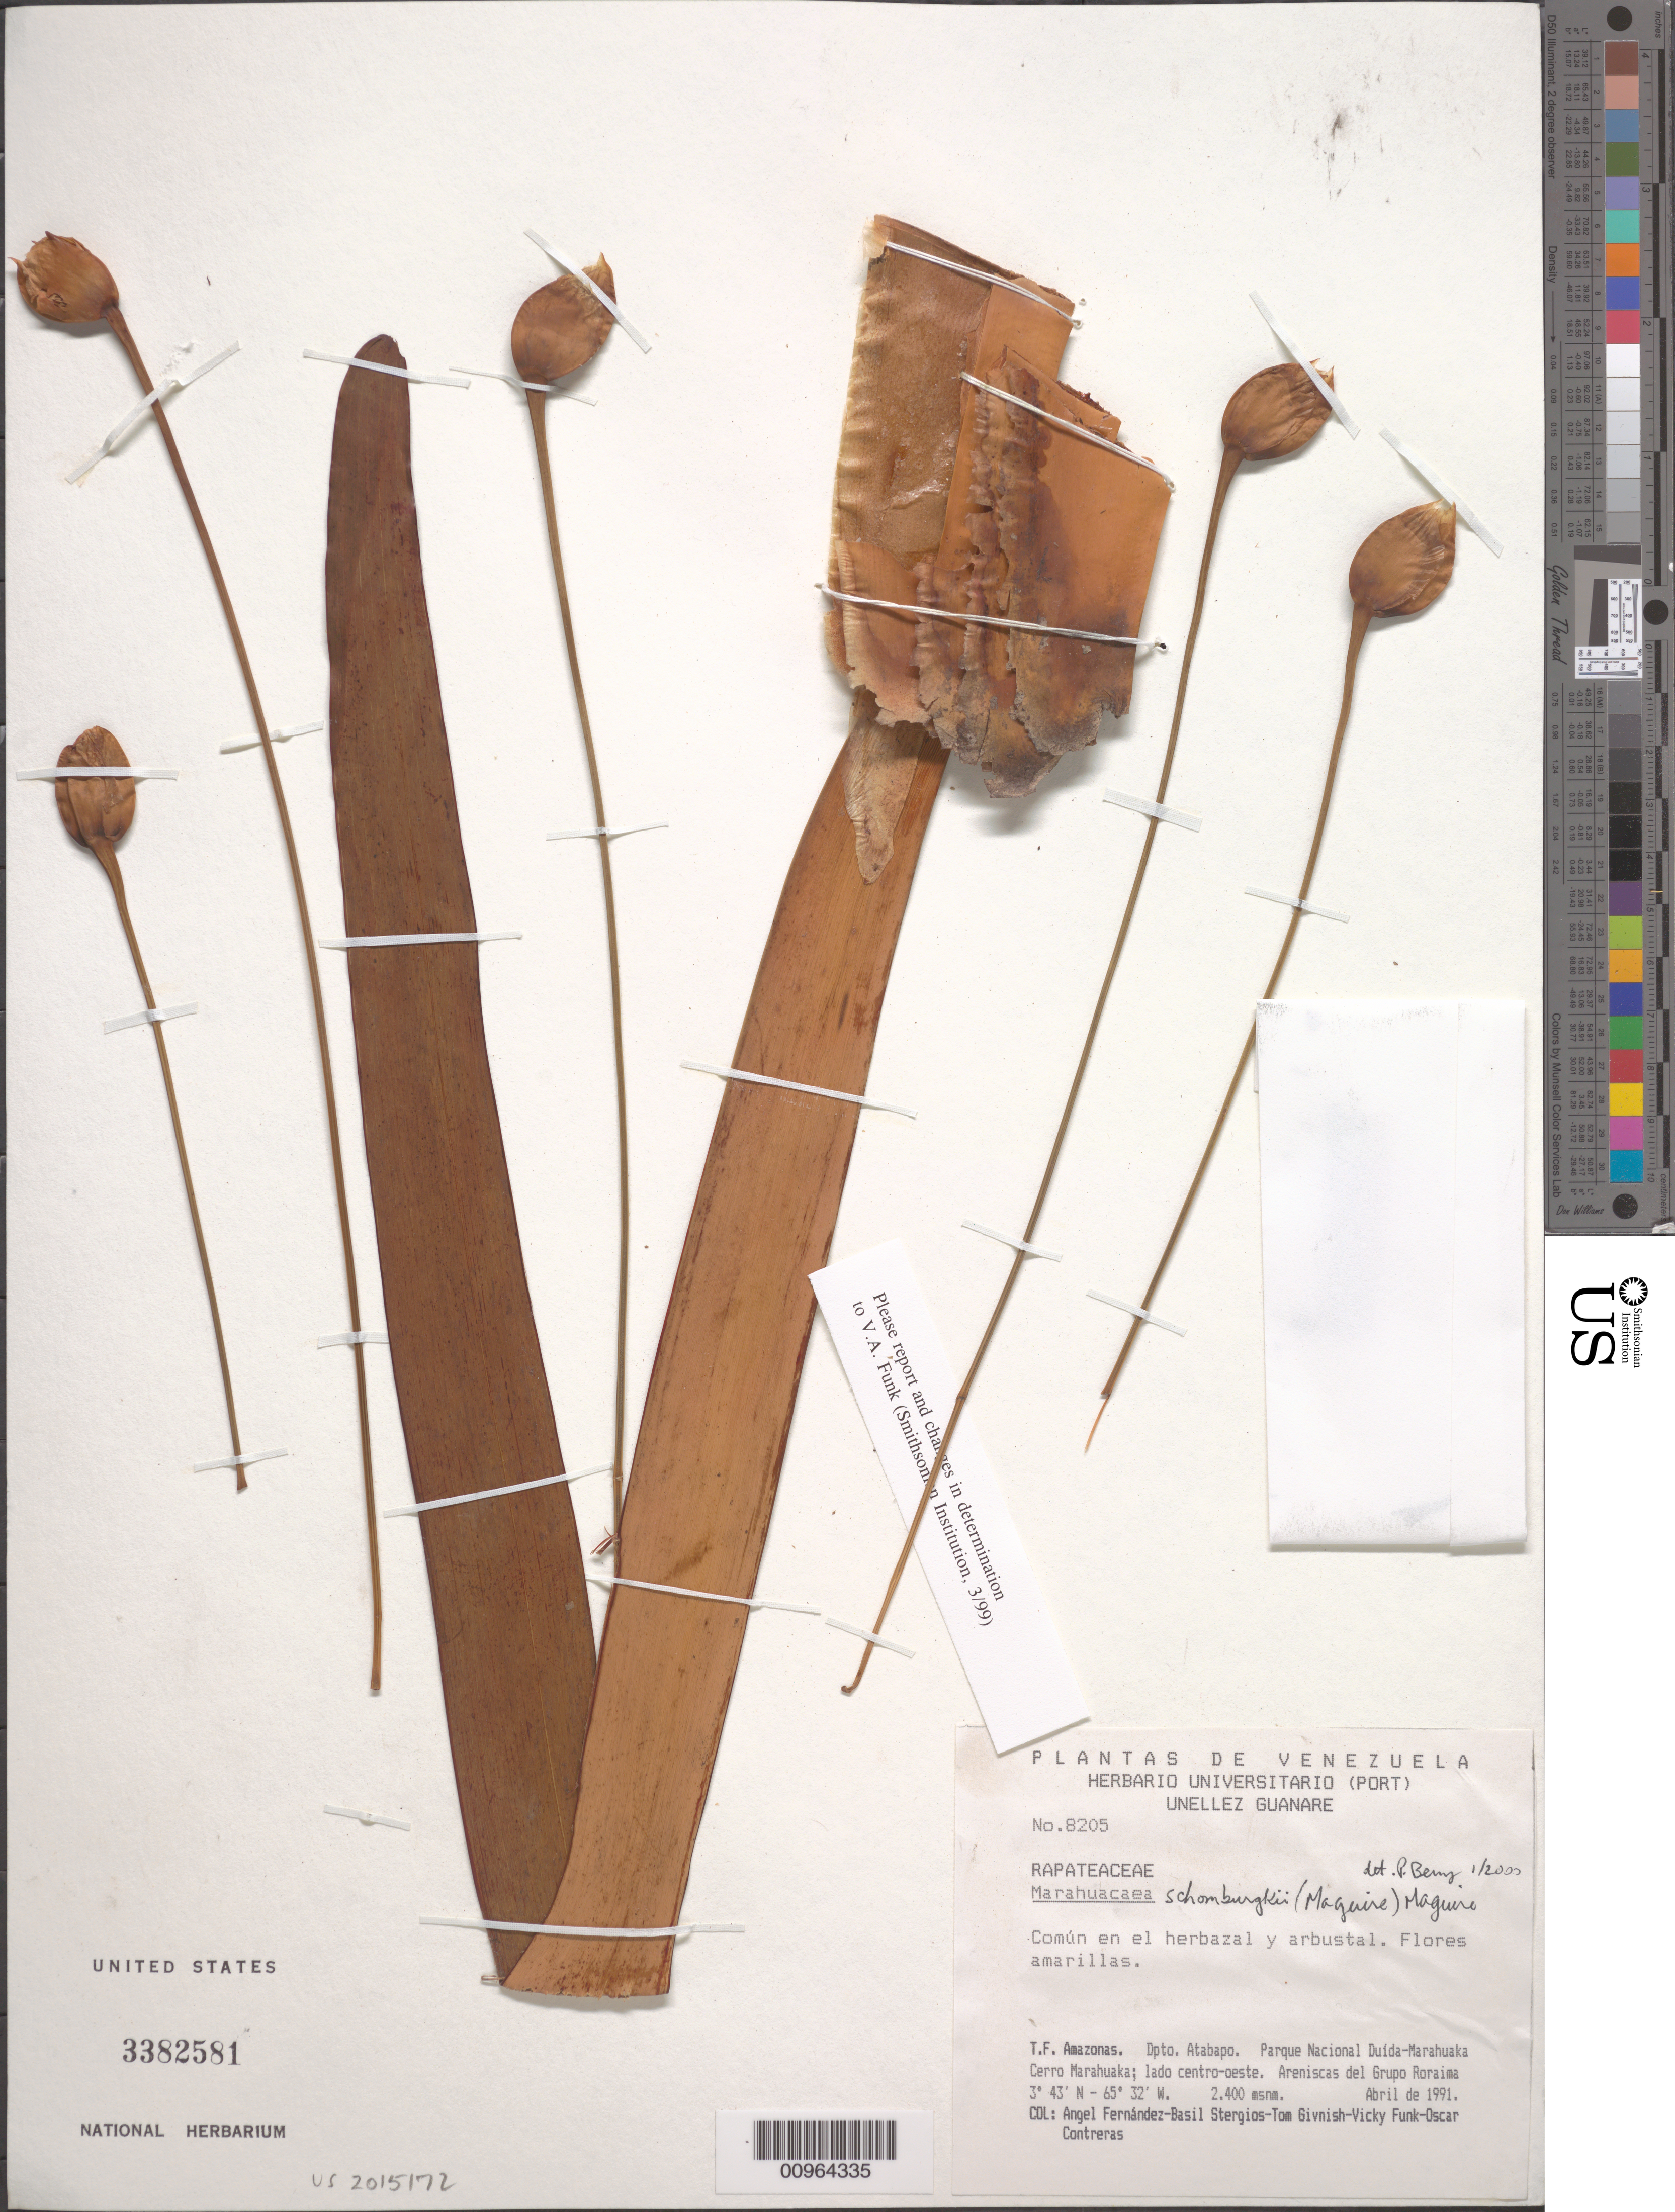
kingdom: Plantae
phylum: Tracheophyta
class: Liliopsida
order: Poales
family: Rapateaceae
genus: Marahuacaea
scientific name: Marahuacaea schomburgkii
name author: (Maguire) Maguire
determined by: Berry, P. E., (WIS), University of Wisconsin - Madison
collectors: A. Fernández, B. G. Stergios, T. J. Givnish, V. Funk & O. Contreras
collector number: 8205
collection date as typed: Apr 1991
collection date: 1991-04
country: Venezuela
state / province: Amazonas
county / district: Atabapo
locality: Parque Nacional Duída-Marahuaka, Cerro Marahuaka; lado centro-oeste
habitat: Herbazal y arbustal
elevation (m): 2400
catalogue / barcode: US 3382581